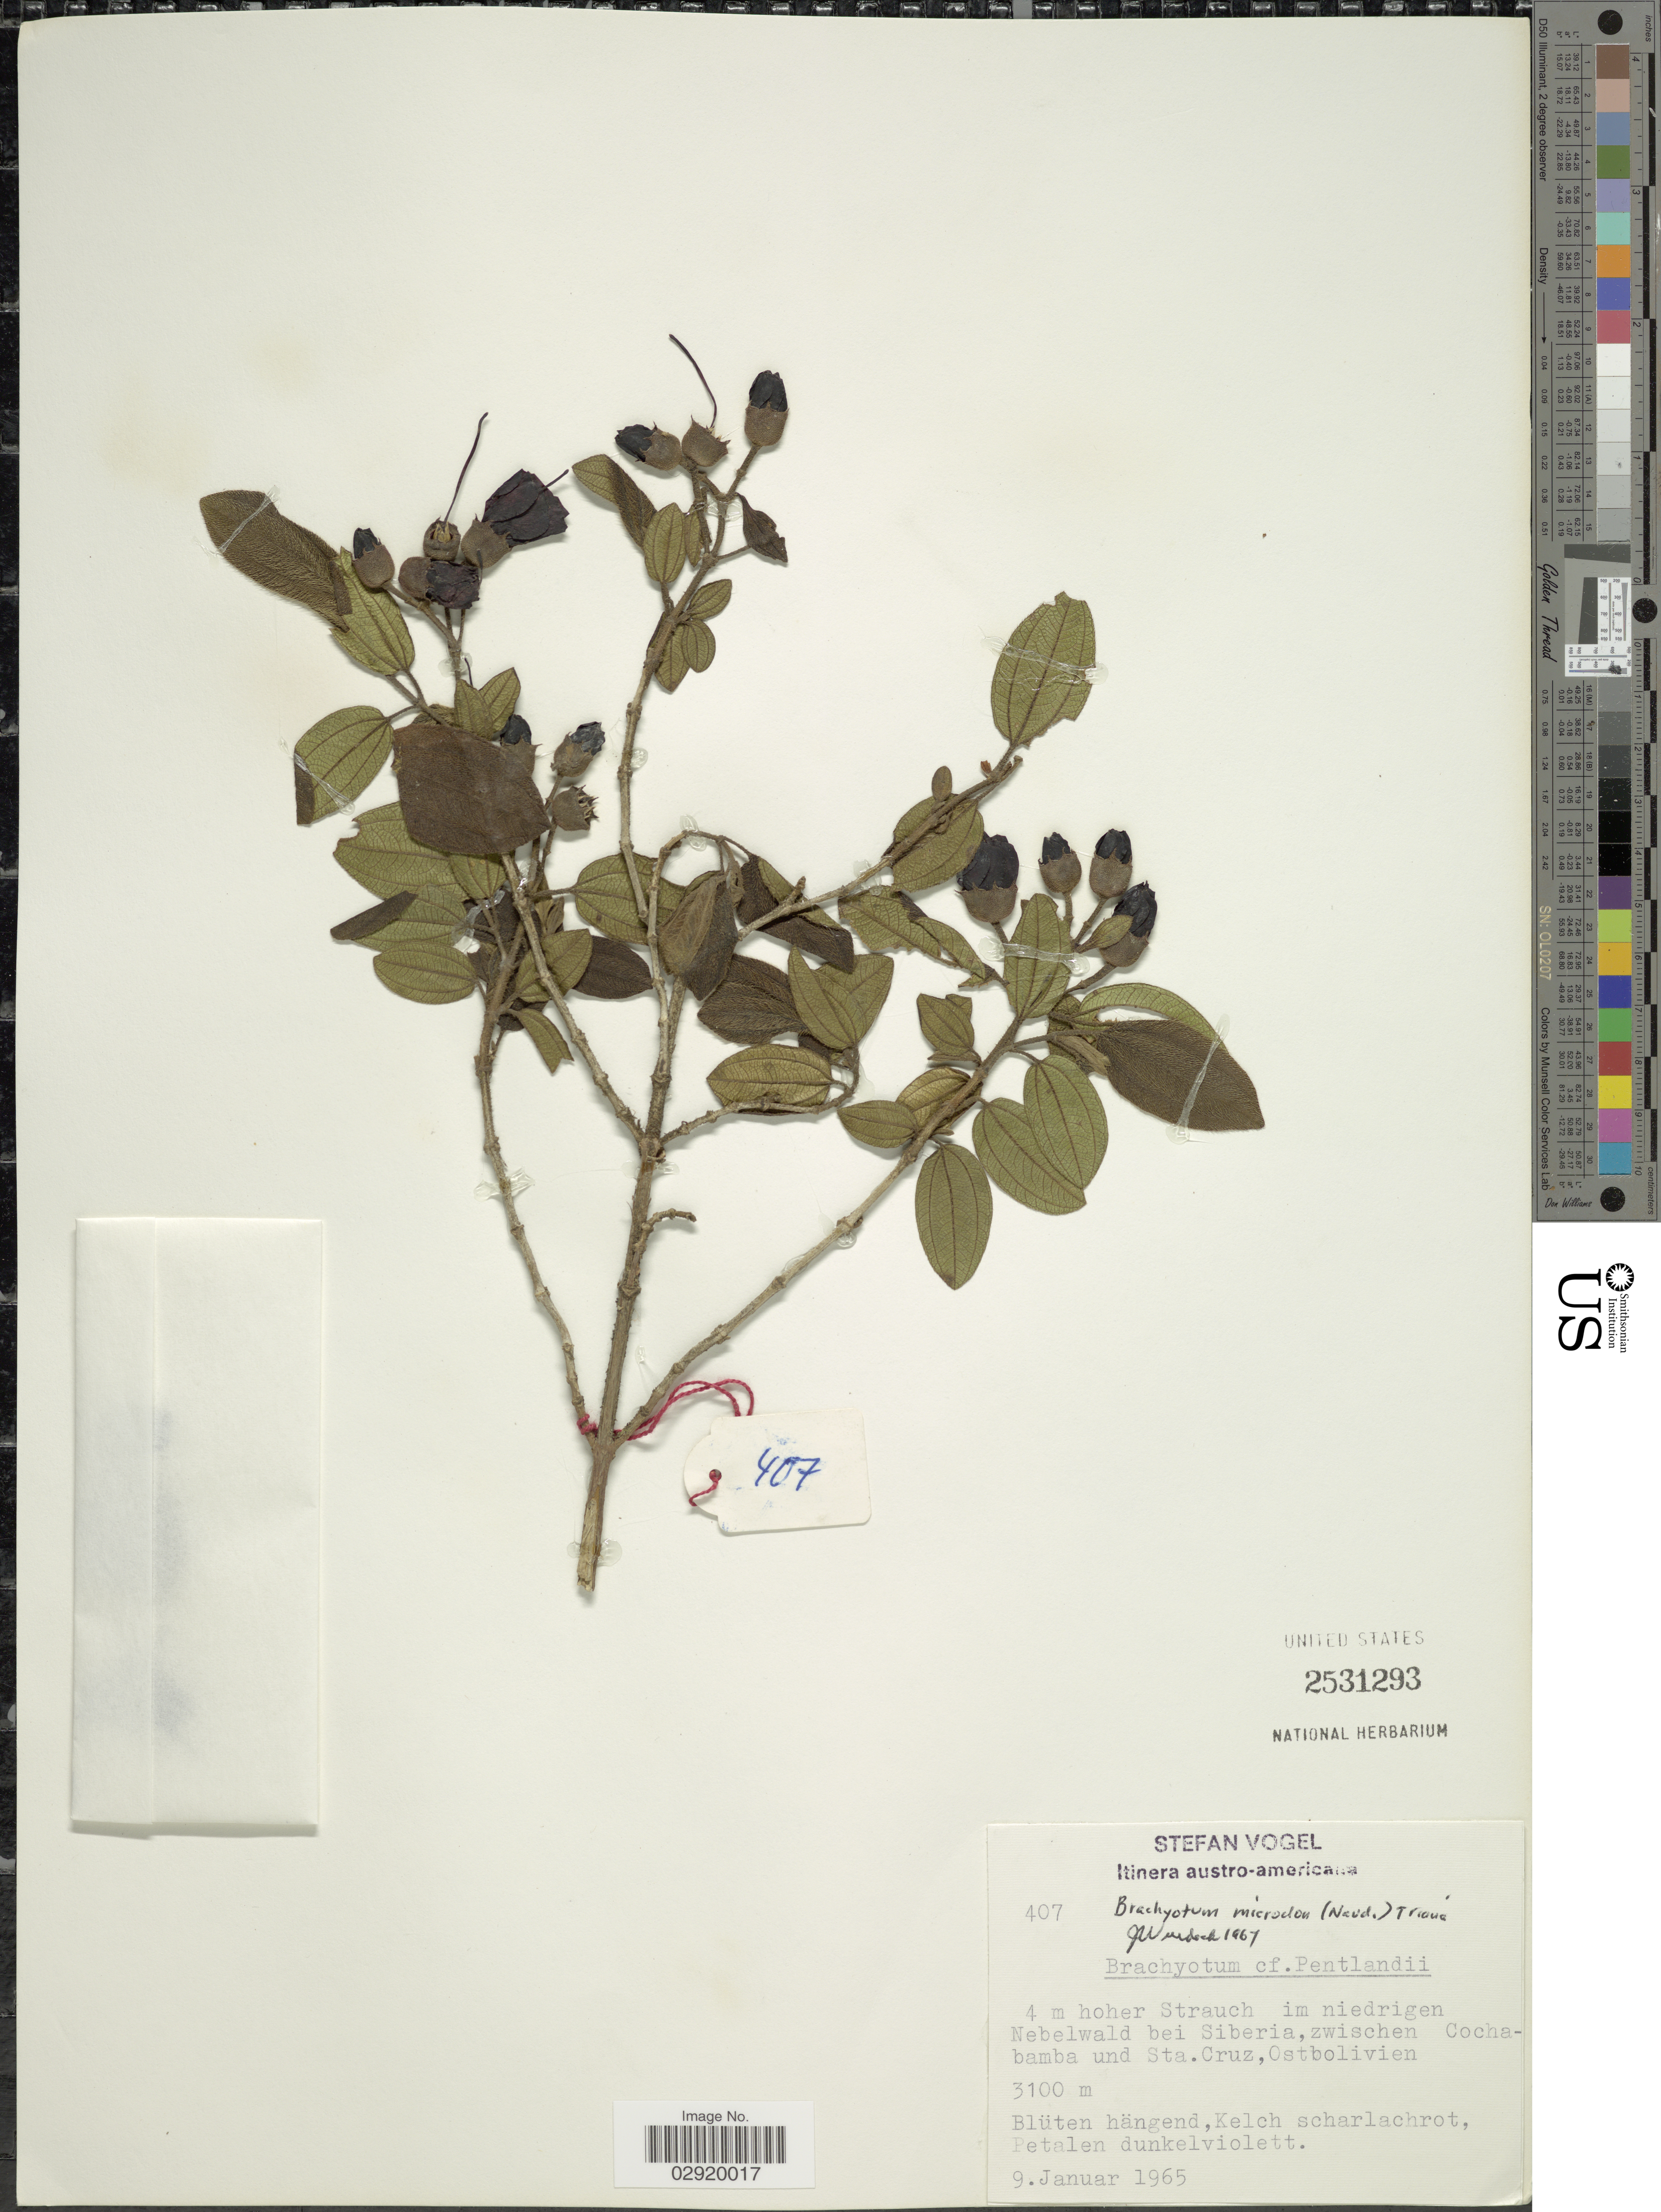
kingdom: Plantae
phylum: Tracheophyta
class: Magnoliopsida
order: Myrtales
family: Melastomataceae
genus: Brachyotum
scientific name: Brachyotum microdon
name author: (Naudin) Triana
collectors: S. Vogel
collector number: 407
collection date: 1965-01-09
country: Bolivia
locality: Zwischen Cochabamba und Sta. Cruz, Ostbolivien.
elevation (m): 3100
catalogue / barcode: US 2531298